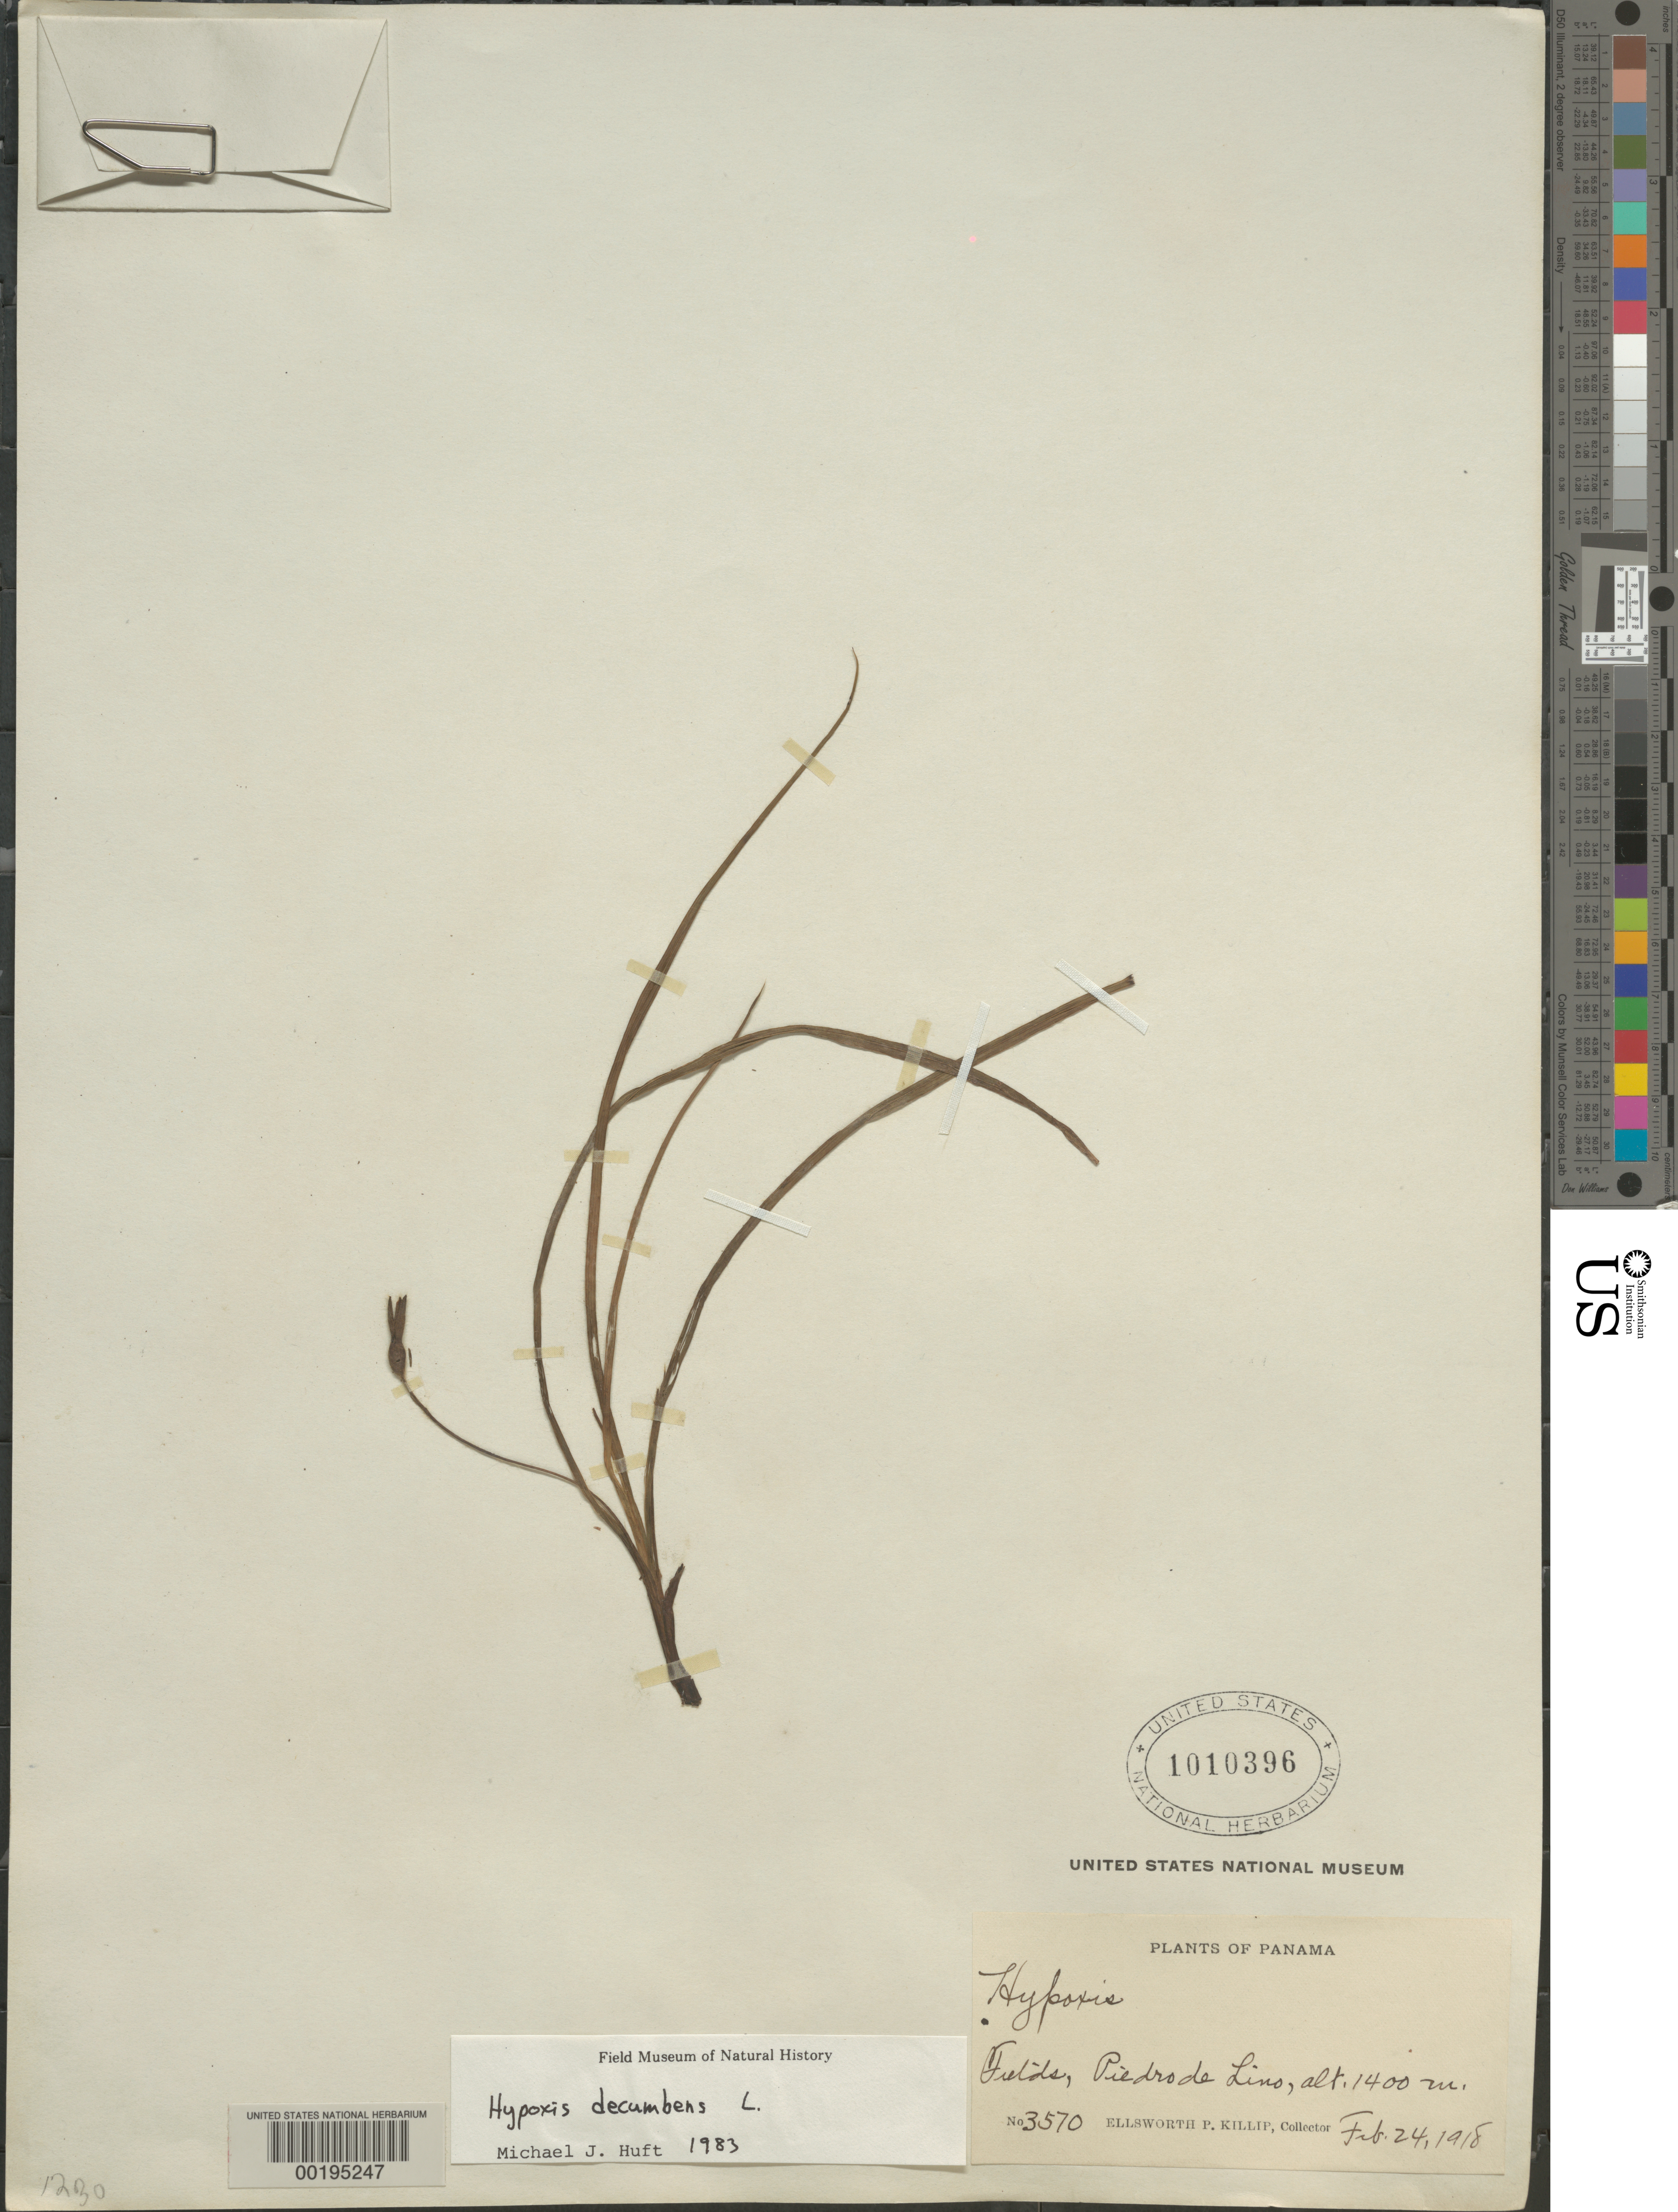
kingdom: Plantae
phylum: Tracheophyta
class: Liliopsida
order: Asparagales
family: Hypoxidaceae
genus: Hypoxis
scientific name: Hypoxis decumbens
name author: L.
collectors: E. P. Killip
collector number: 3570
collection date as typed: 24 Feb 1918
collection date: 1918-02-24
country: Panama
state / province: Chiriquí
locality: Piedro de Lino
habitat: Moist field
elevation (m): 1400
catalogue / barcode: US 1010396